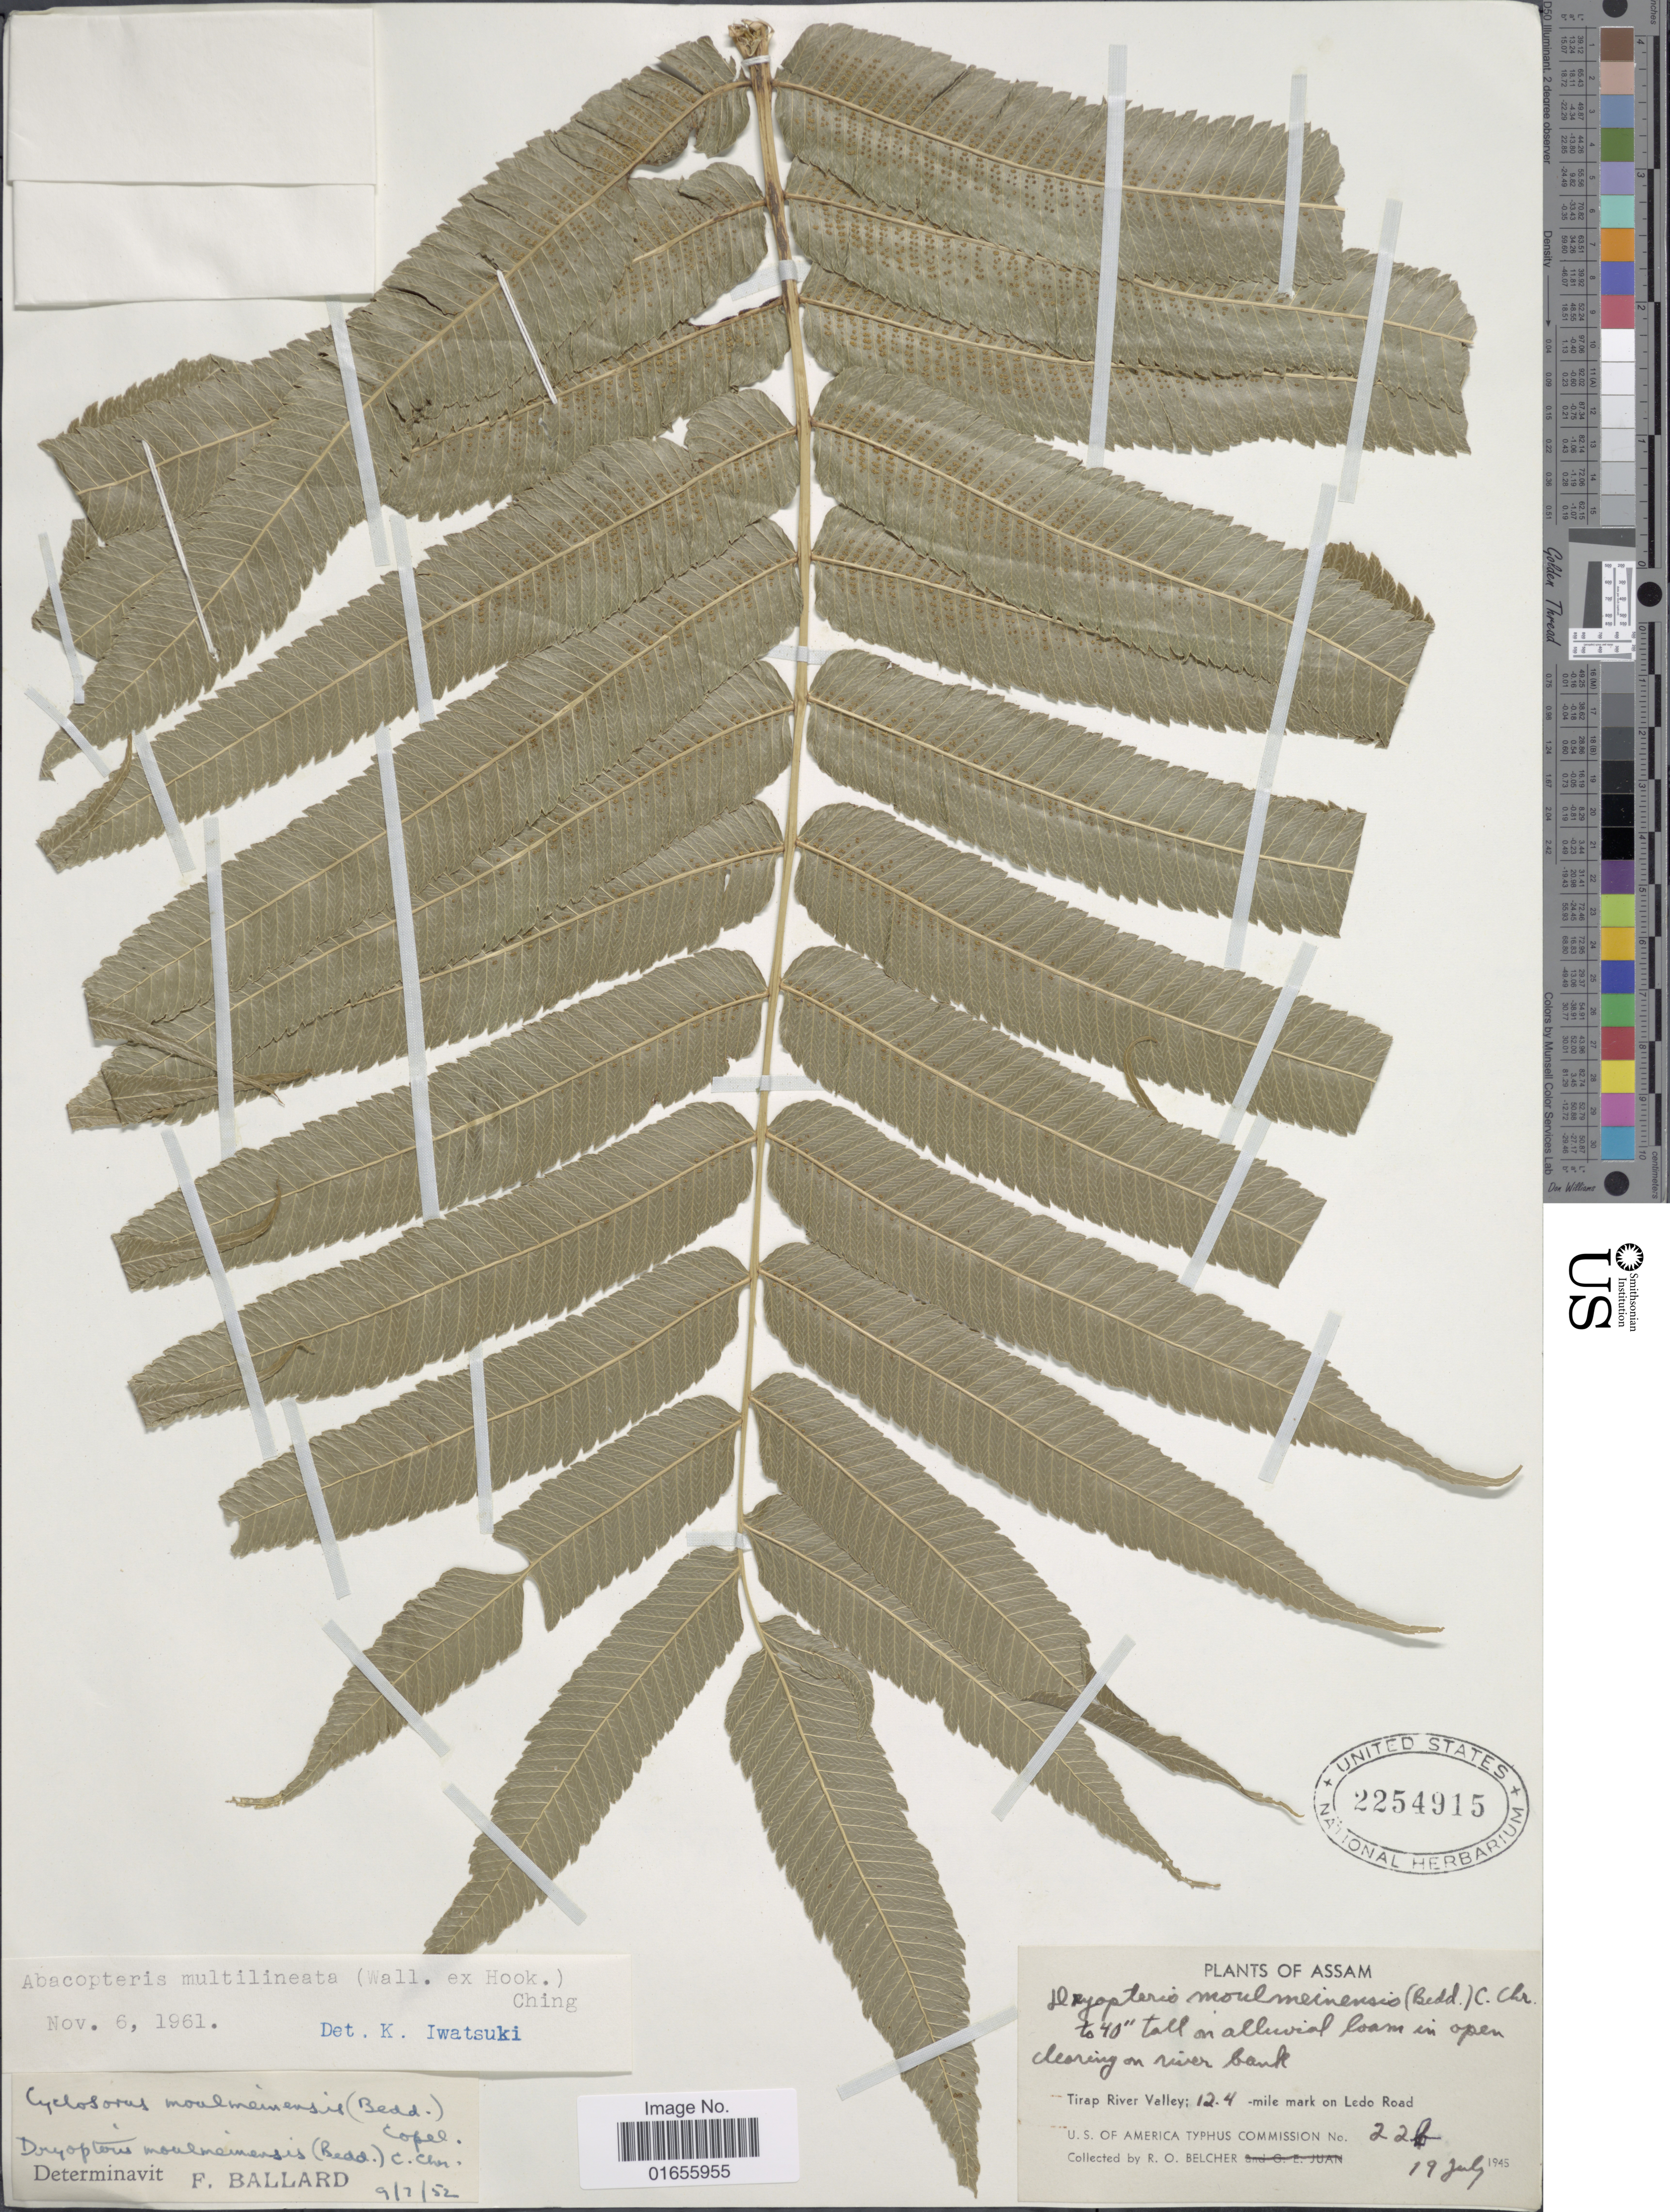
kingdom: Plantae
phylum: Tracheophyta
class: Polypodiopsida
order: Polypodiales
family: Thelypteridaceae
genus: Pronephrium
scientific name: Pronephrium nudatum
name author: (Roxb.) Holttum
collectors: R. Belcher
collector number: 22b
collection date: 1945-07-19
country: India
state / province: Assam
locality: Tirap River Valley: 12.4 mile mark on Ledo Road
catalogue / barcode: US 2254915